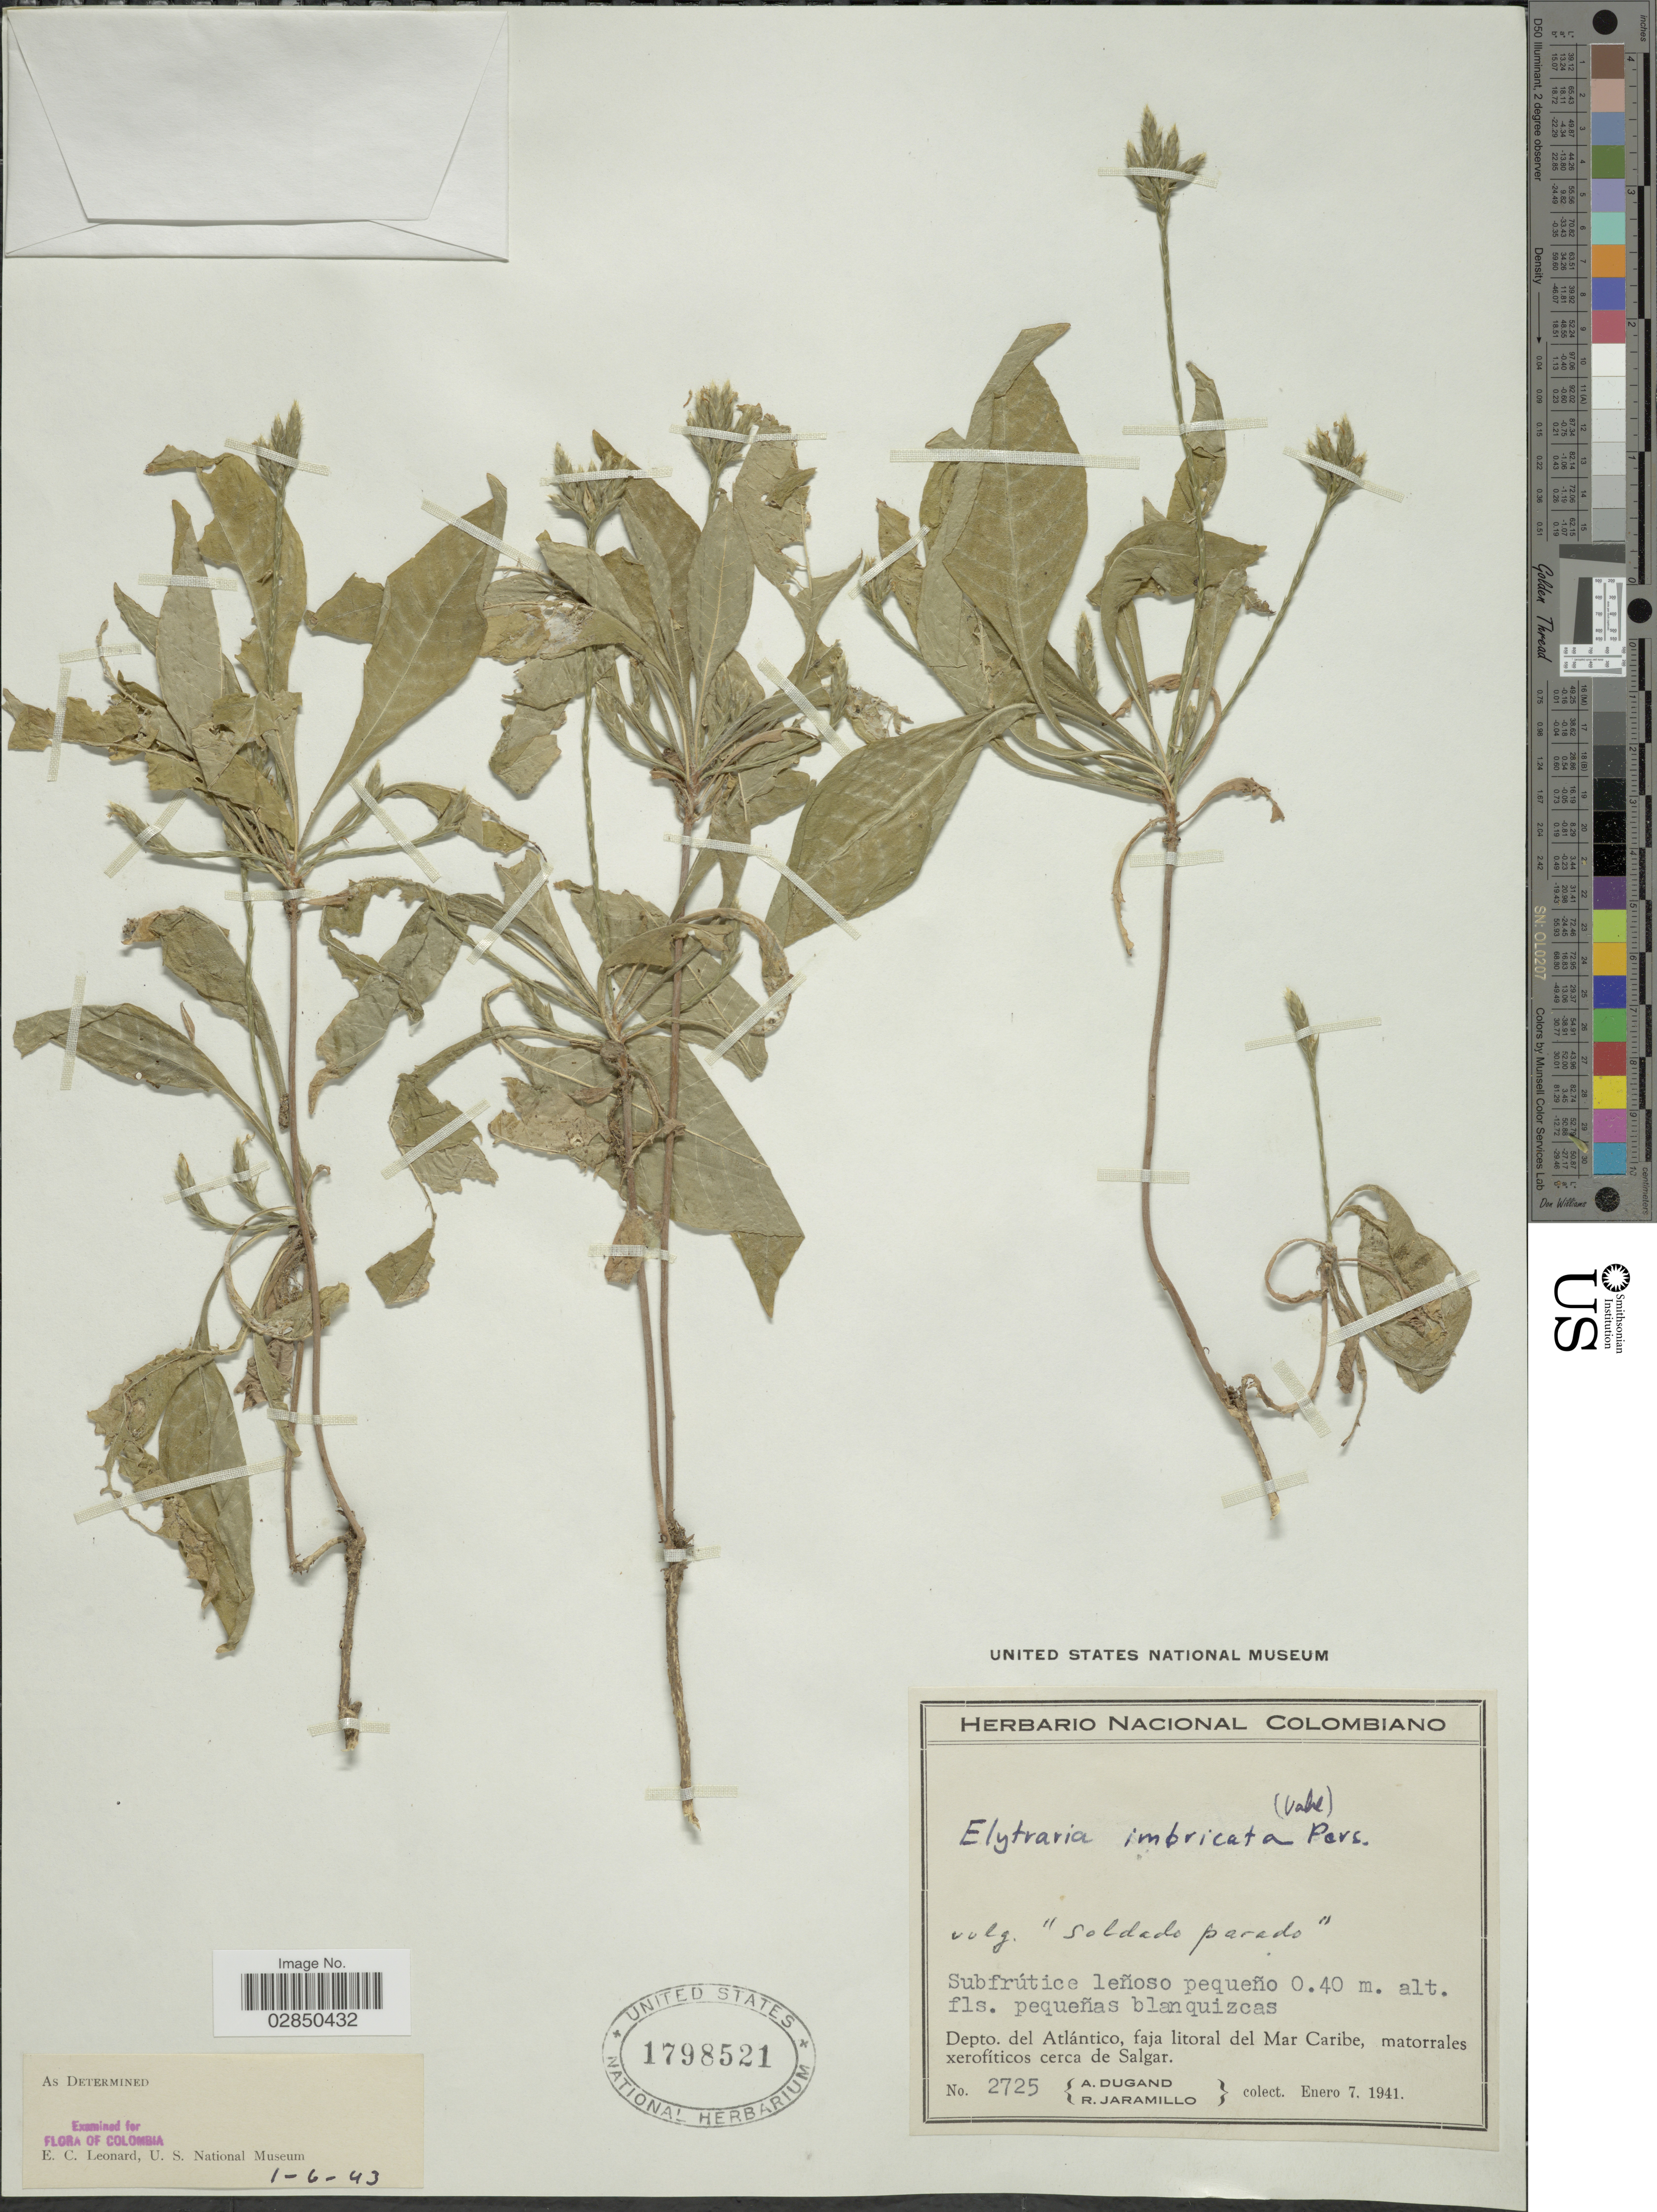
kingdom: Plantae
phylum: Tracheophyta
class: Magnoliopsida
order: Lamiales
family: Acanthaceae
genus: Elytraria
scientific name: Elytraria imbricata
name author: (Vahl) Pers.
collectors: A. Dugand & R. Jaramillo M.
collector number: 2725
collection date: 1941-01-07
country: Colombia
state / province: Atlántico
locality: Depto. del Atlántico, faja litoral del Mar Caribe, matorrales xerofíticos cerca de Salgar.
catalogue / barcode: US 1798521